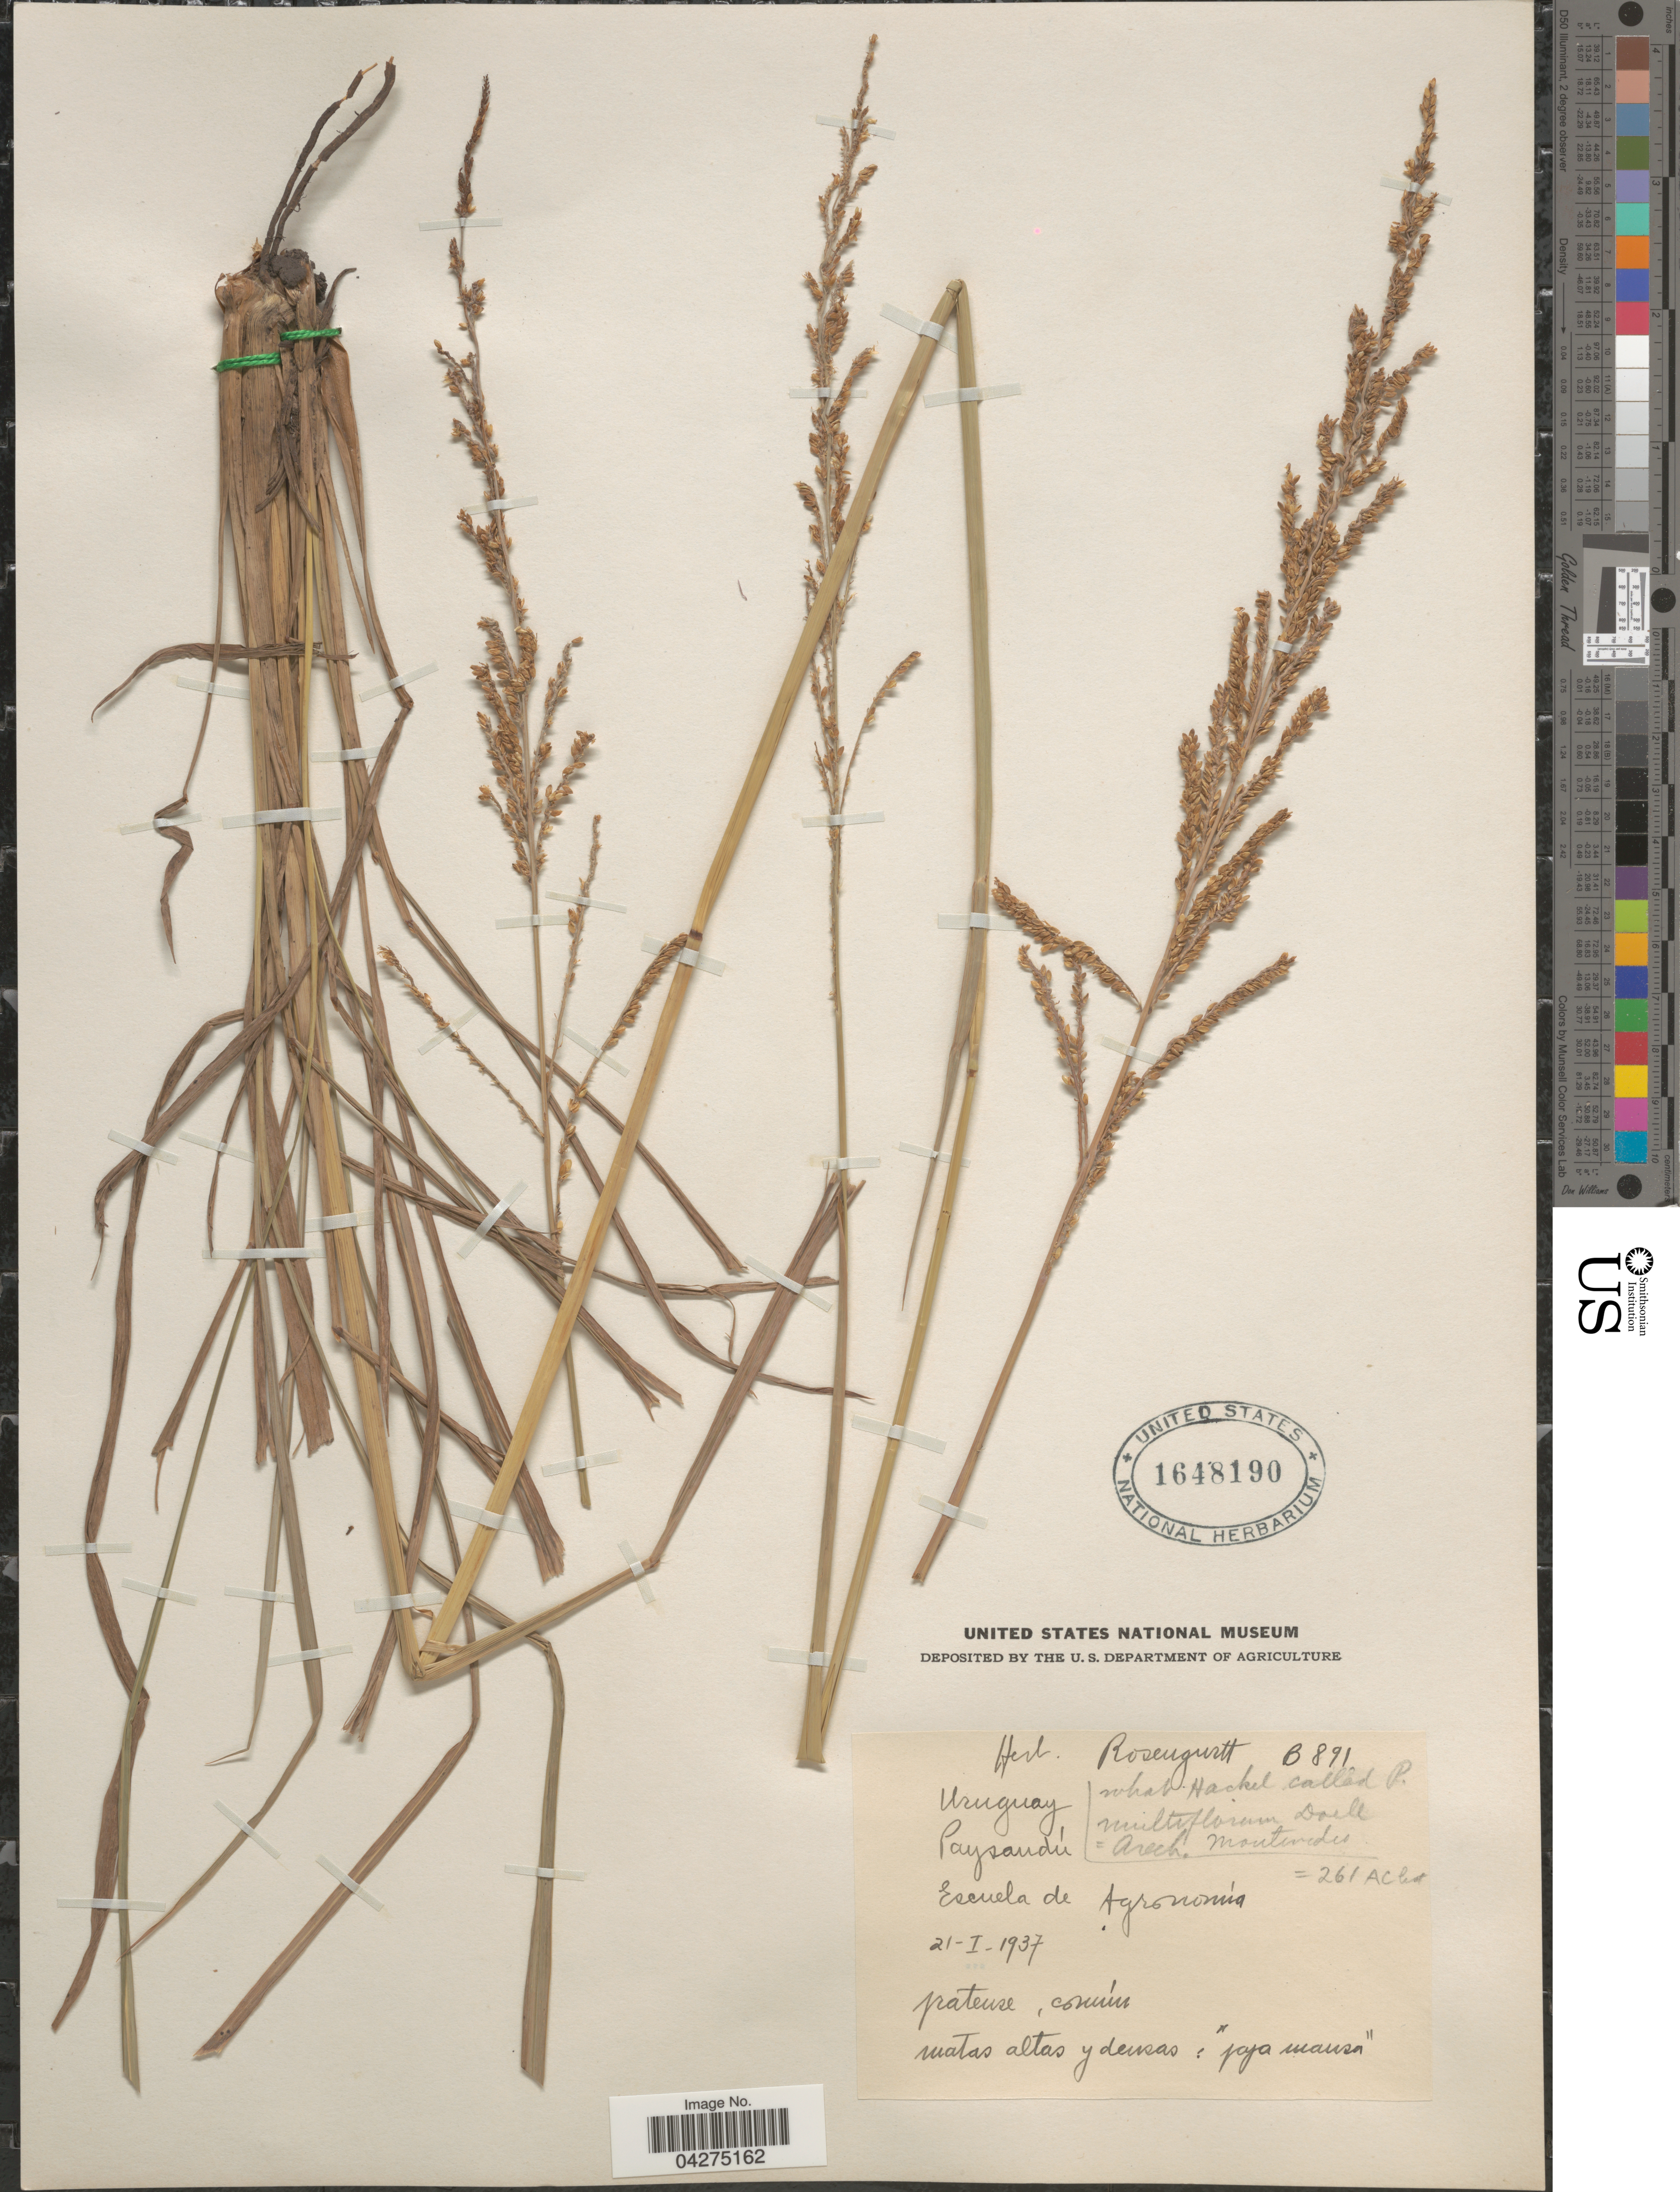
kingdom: Plantae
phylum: Tracheophyta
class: Liliopsida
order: Poales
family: Poaceae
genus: Paspalum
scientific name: Paspalum quadrifarium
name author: Lam.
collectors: ex herb. Rosengurtt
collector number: B891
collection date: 1937-01-21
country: Uruguay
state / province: Paysandu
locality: Escuela de Agronomía.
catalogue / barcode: US 1648190